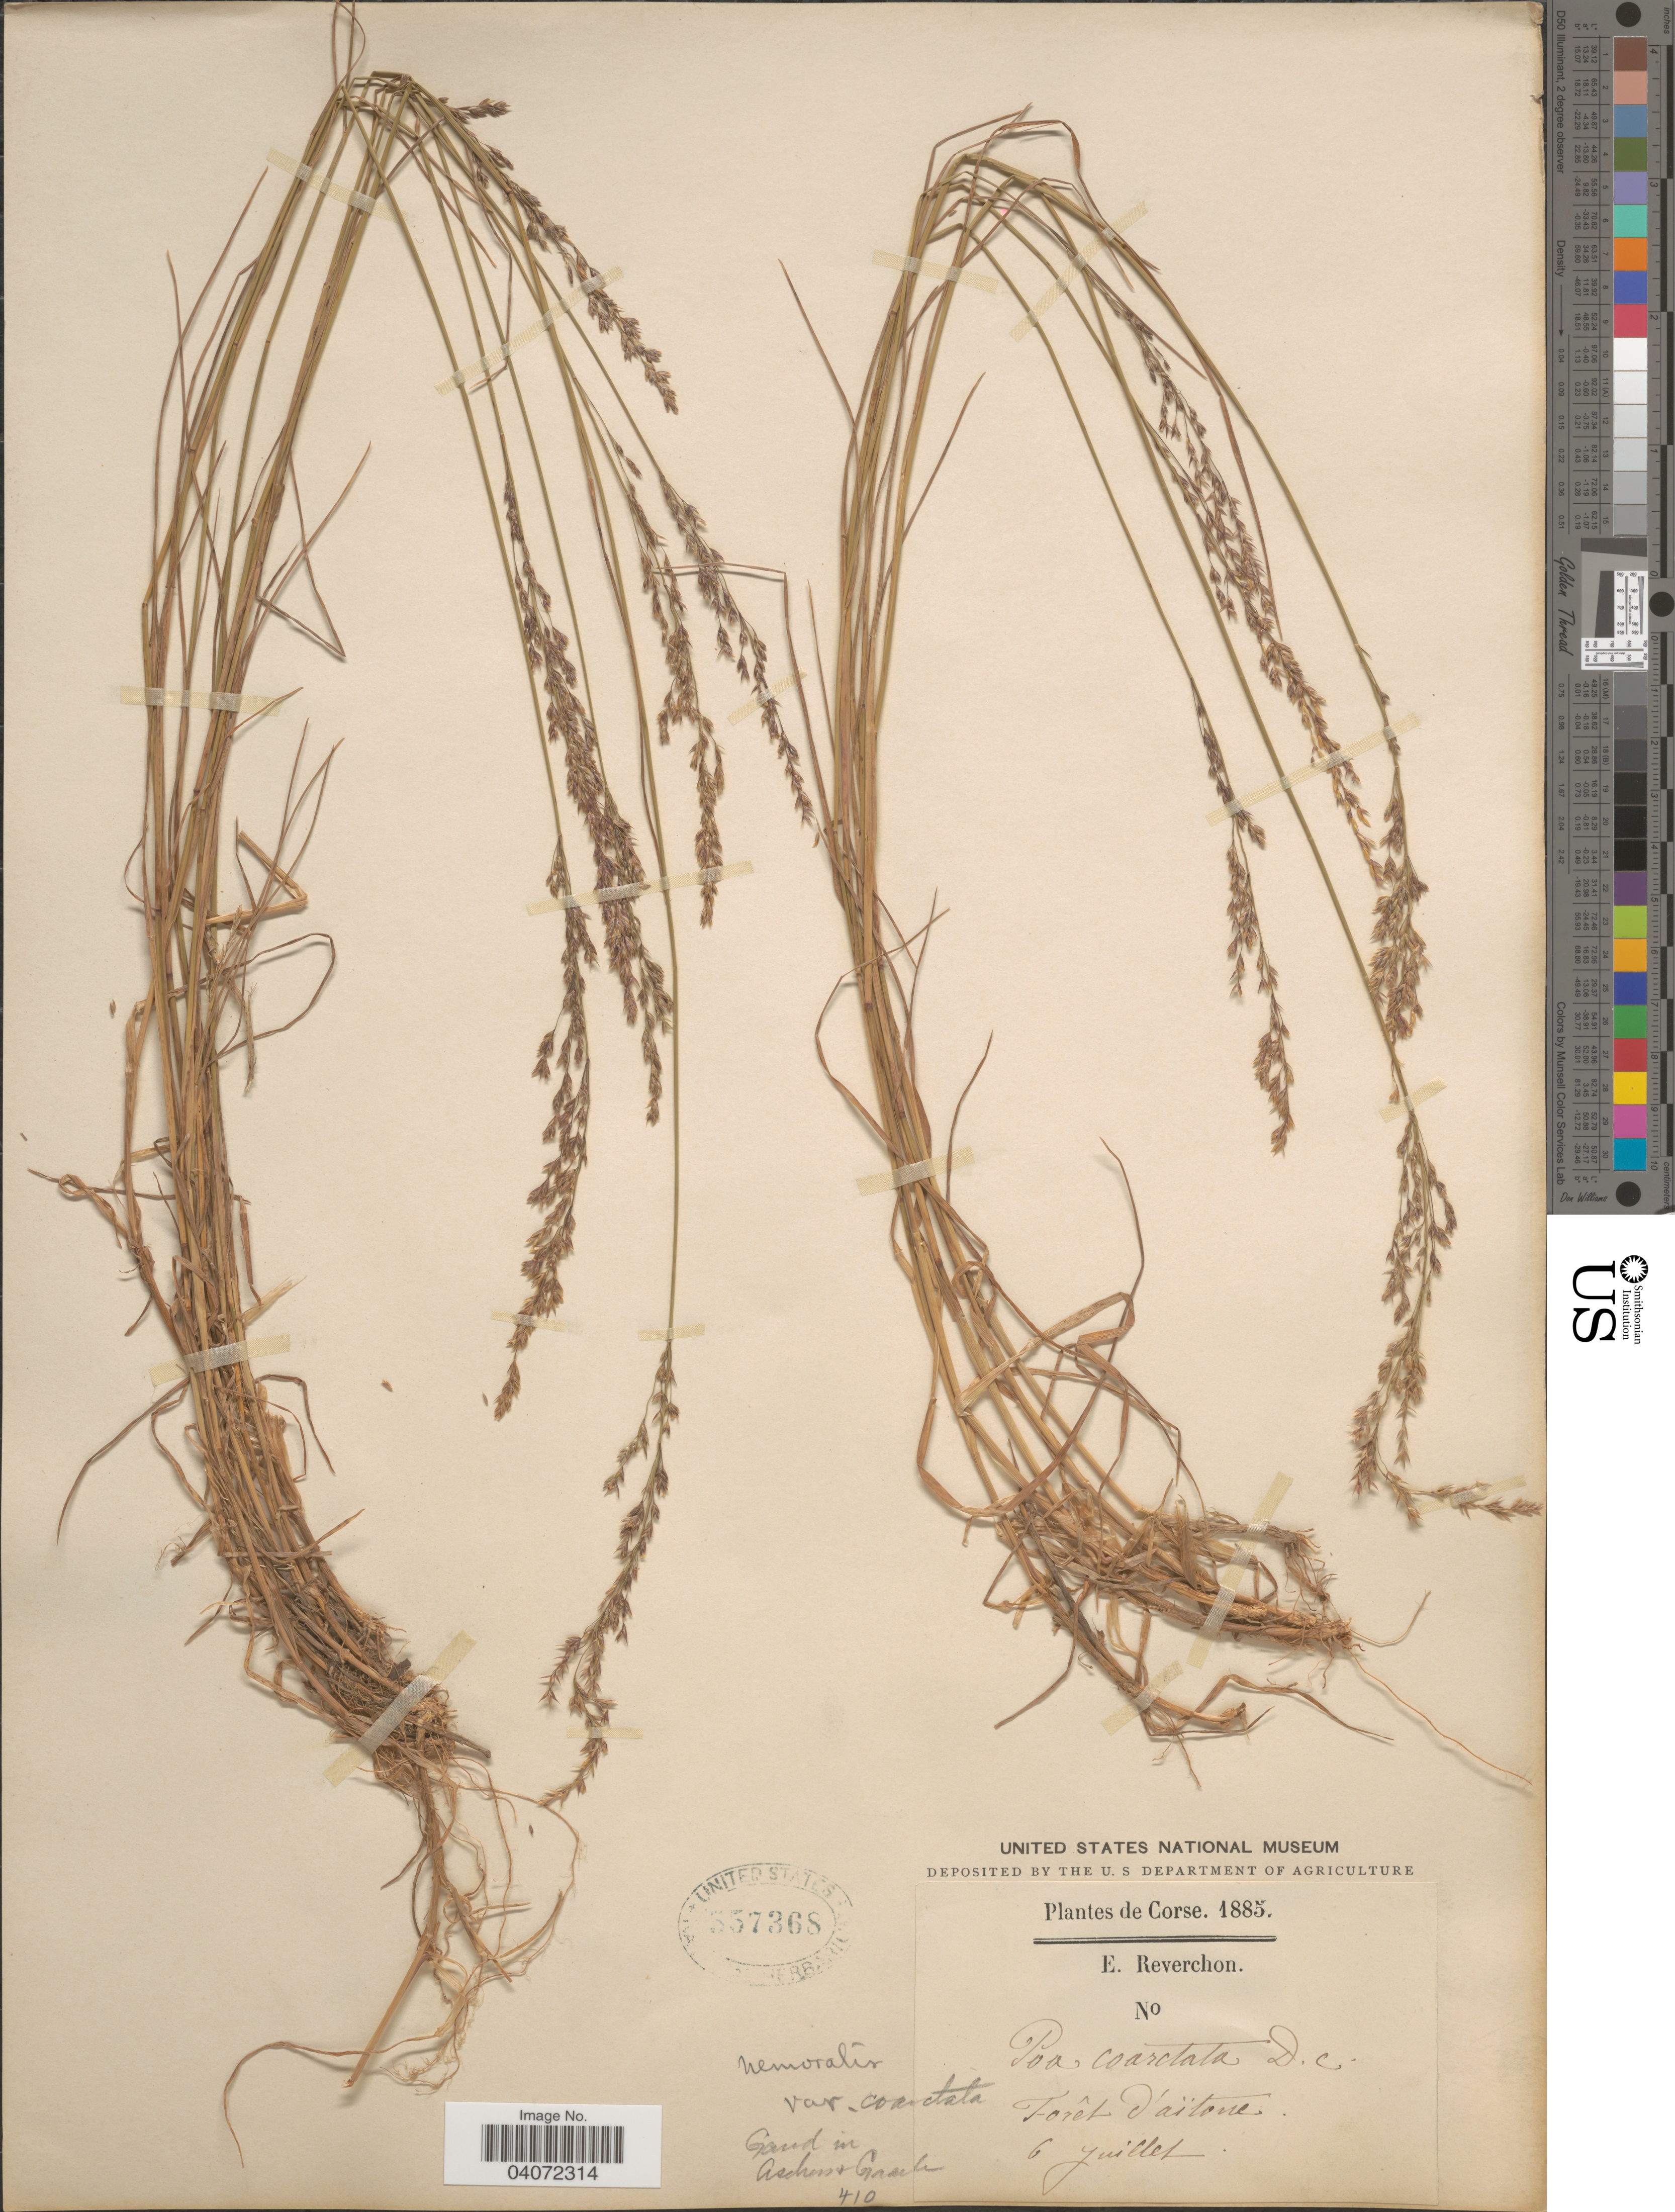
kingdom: Plantae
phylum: Tracheophyta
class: Liliopsida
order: Poales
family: Poaceae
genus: Poa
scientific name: Poa nemoralis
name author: L.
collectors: E. Reverchon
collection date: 1885-07-06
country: France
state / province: Corsica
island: Corse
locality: Foret Daitone.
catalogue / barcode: US 557368